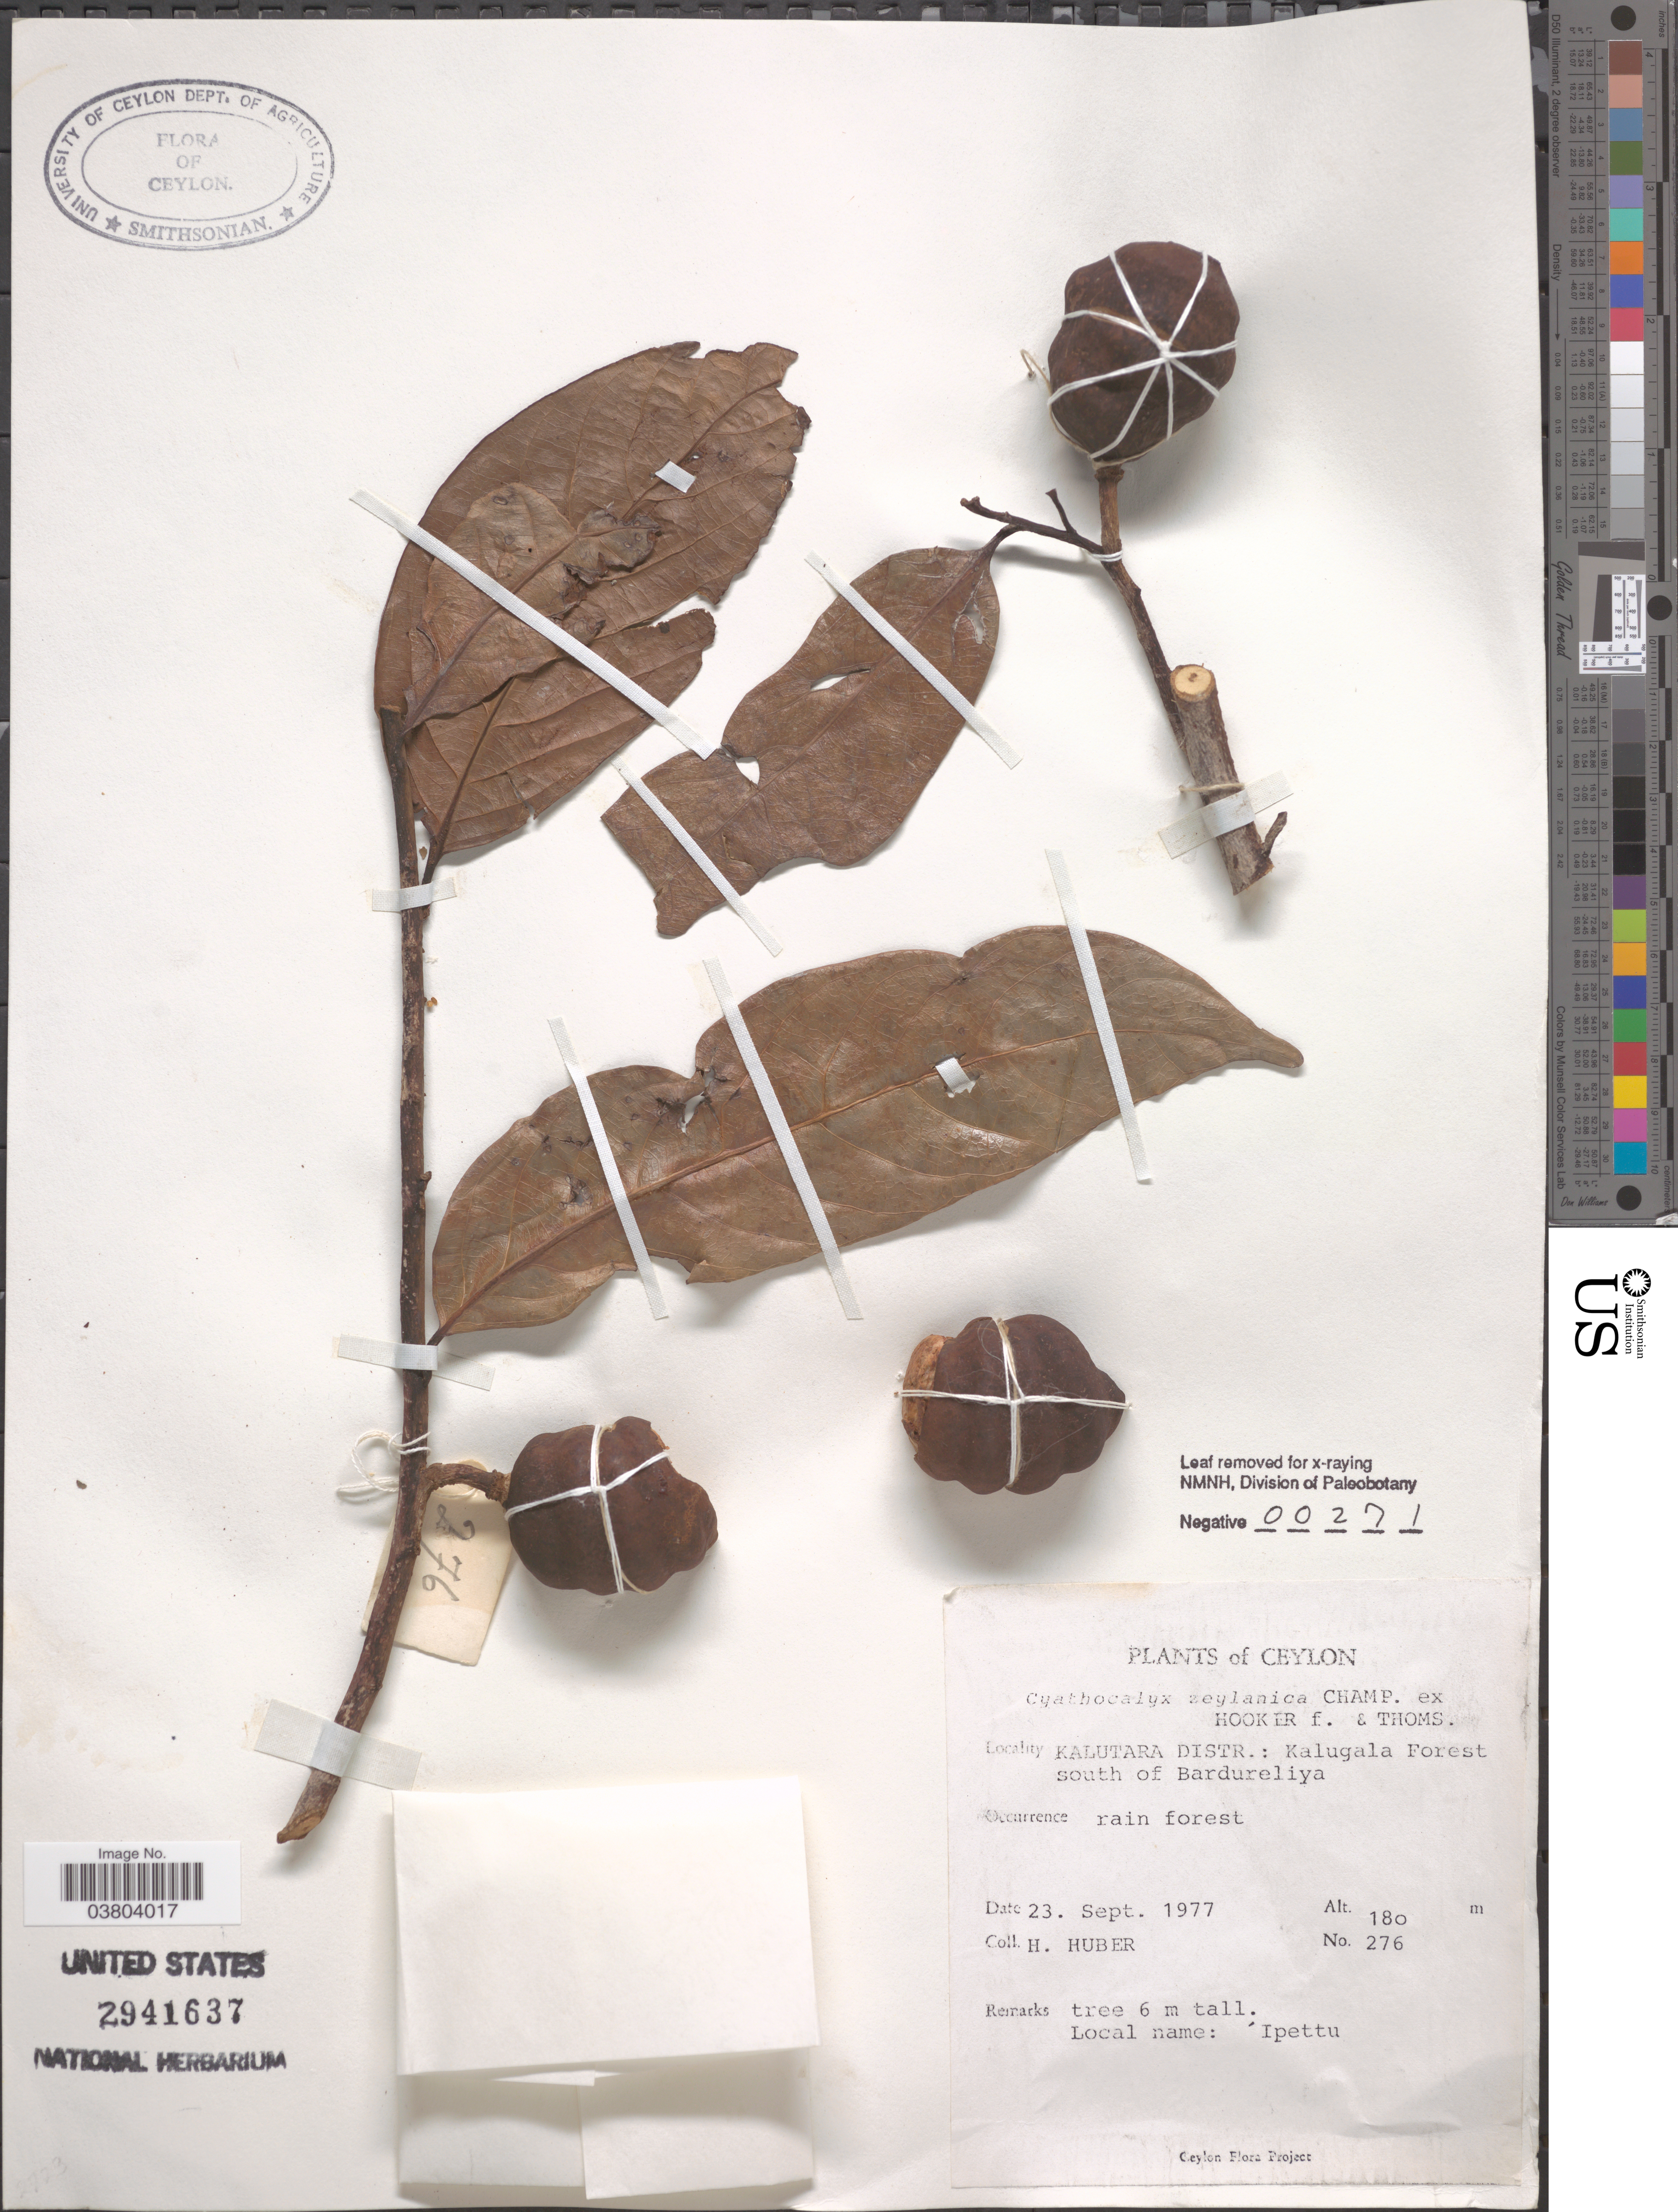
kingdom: Plantae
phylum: Tracheophyta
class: Magnoliopsida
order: Magnoliales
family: Annonaceae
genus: Cyathocalyx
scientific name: Cyathocalyx zeylanicus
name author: Champ. ex Hook. f. & Thomson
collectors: H. Huber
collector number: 276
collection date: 1977-09-23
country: Sri Lanka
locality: Ceylon. Kalutara Distr.: Kalugala Forest south of Bardureliya.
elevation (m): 180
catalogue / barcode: US 2941637